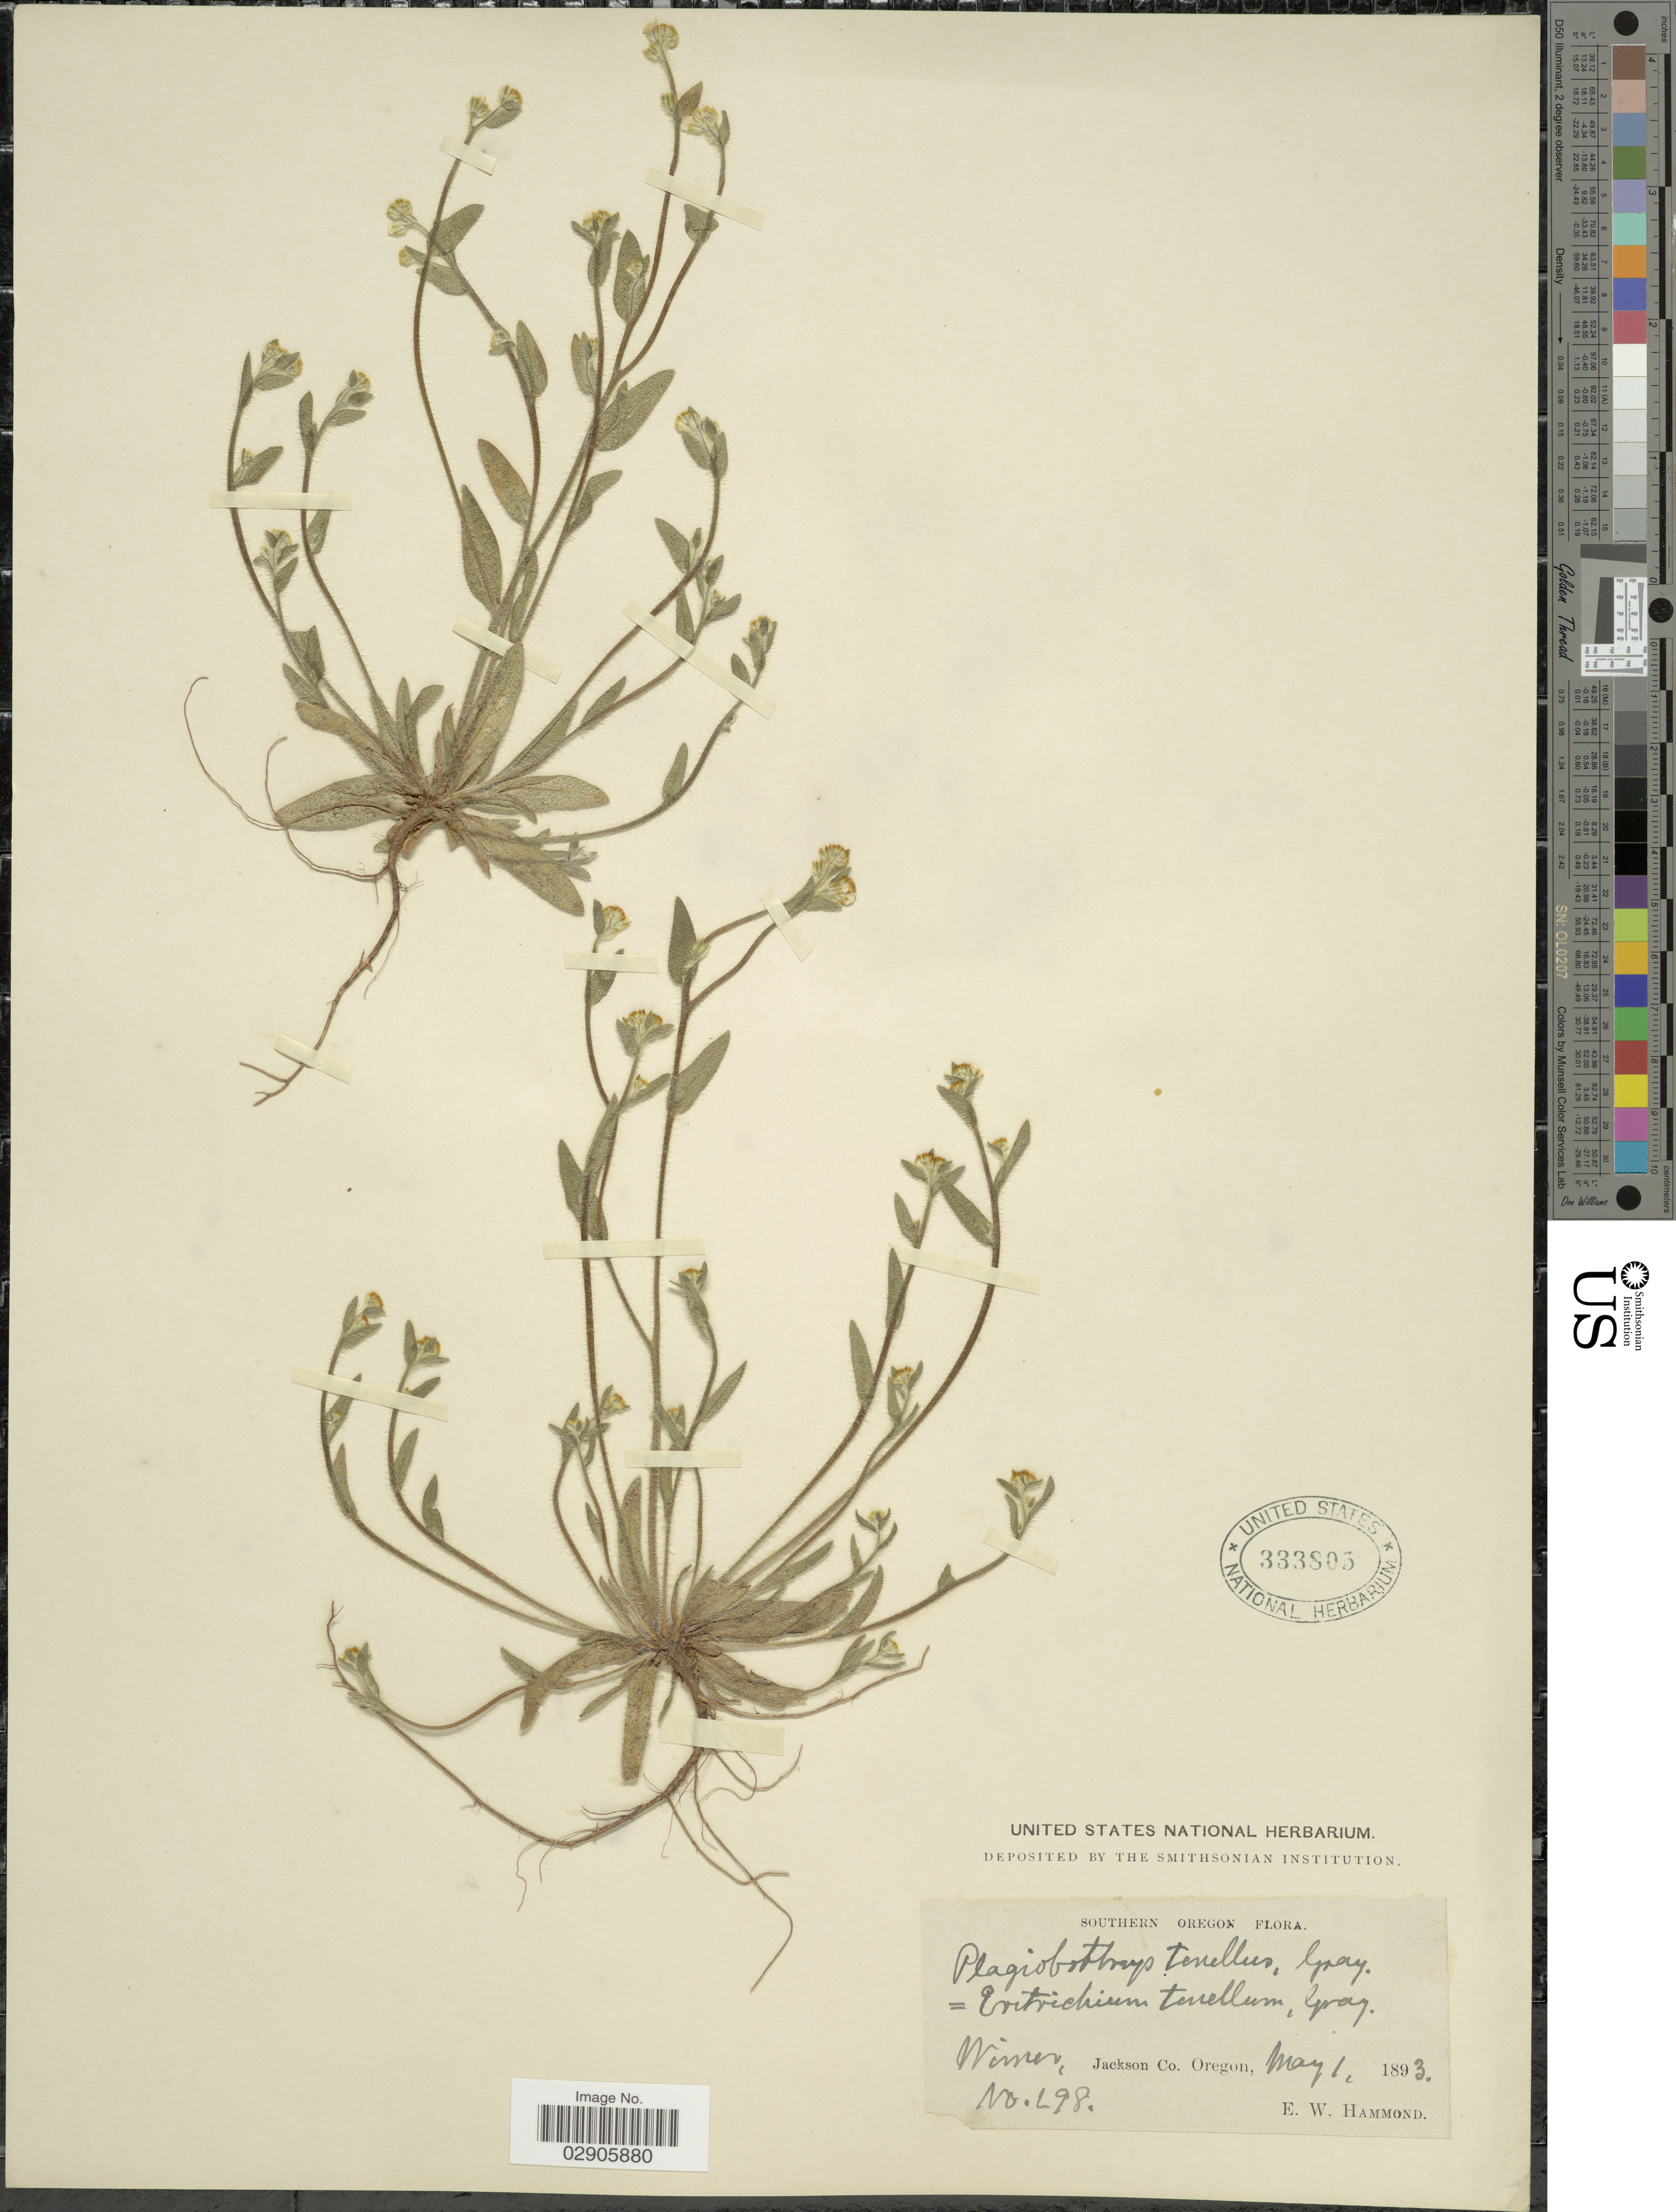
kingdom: Plantae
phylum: Tracheophyta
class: Magnoliopsida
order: Boraginales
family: Boraginaceae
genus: Plagiobothrys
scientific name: Plagiobothrys tenellus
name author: (Nutt.) A. Gray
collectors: E. Hammond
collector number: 298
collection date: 1893-05-01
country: United States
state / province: Oregon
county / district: Jackson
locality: Southern Oregon. Wimer, Jackson Co.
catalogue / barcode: US 333805